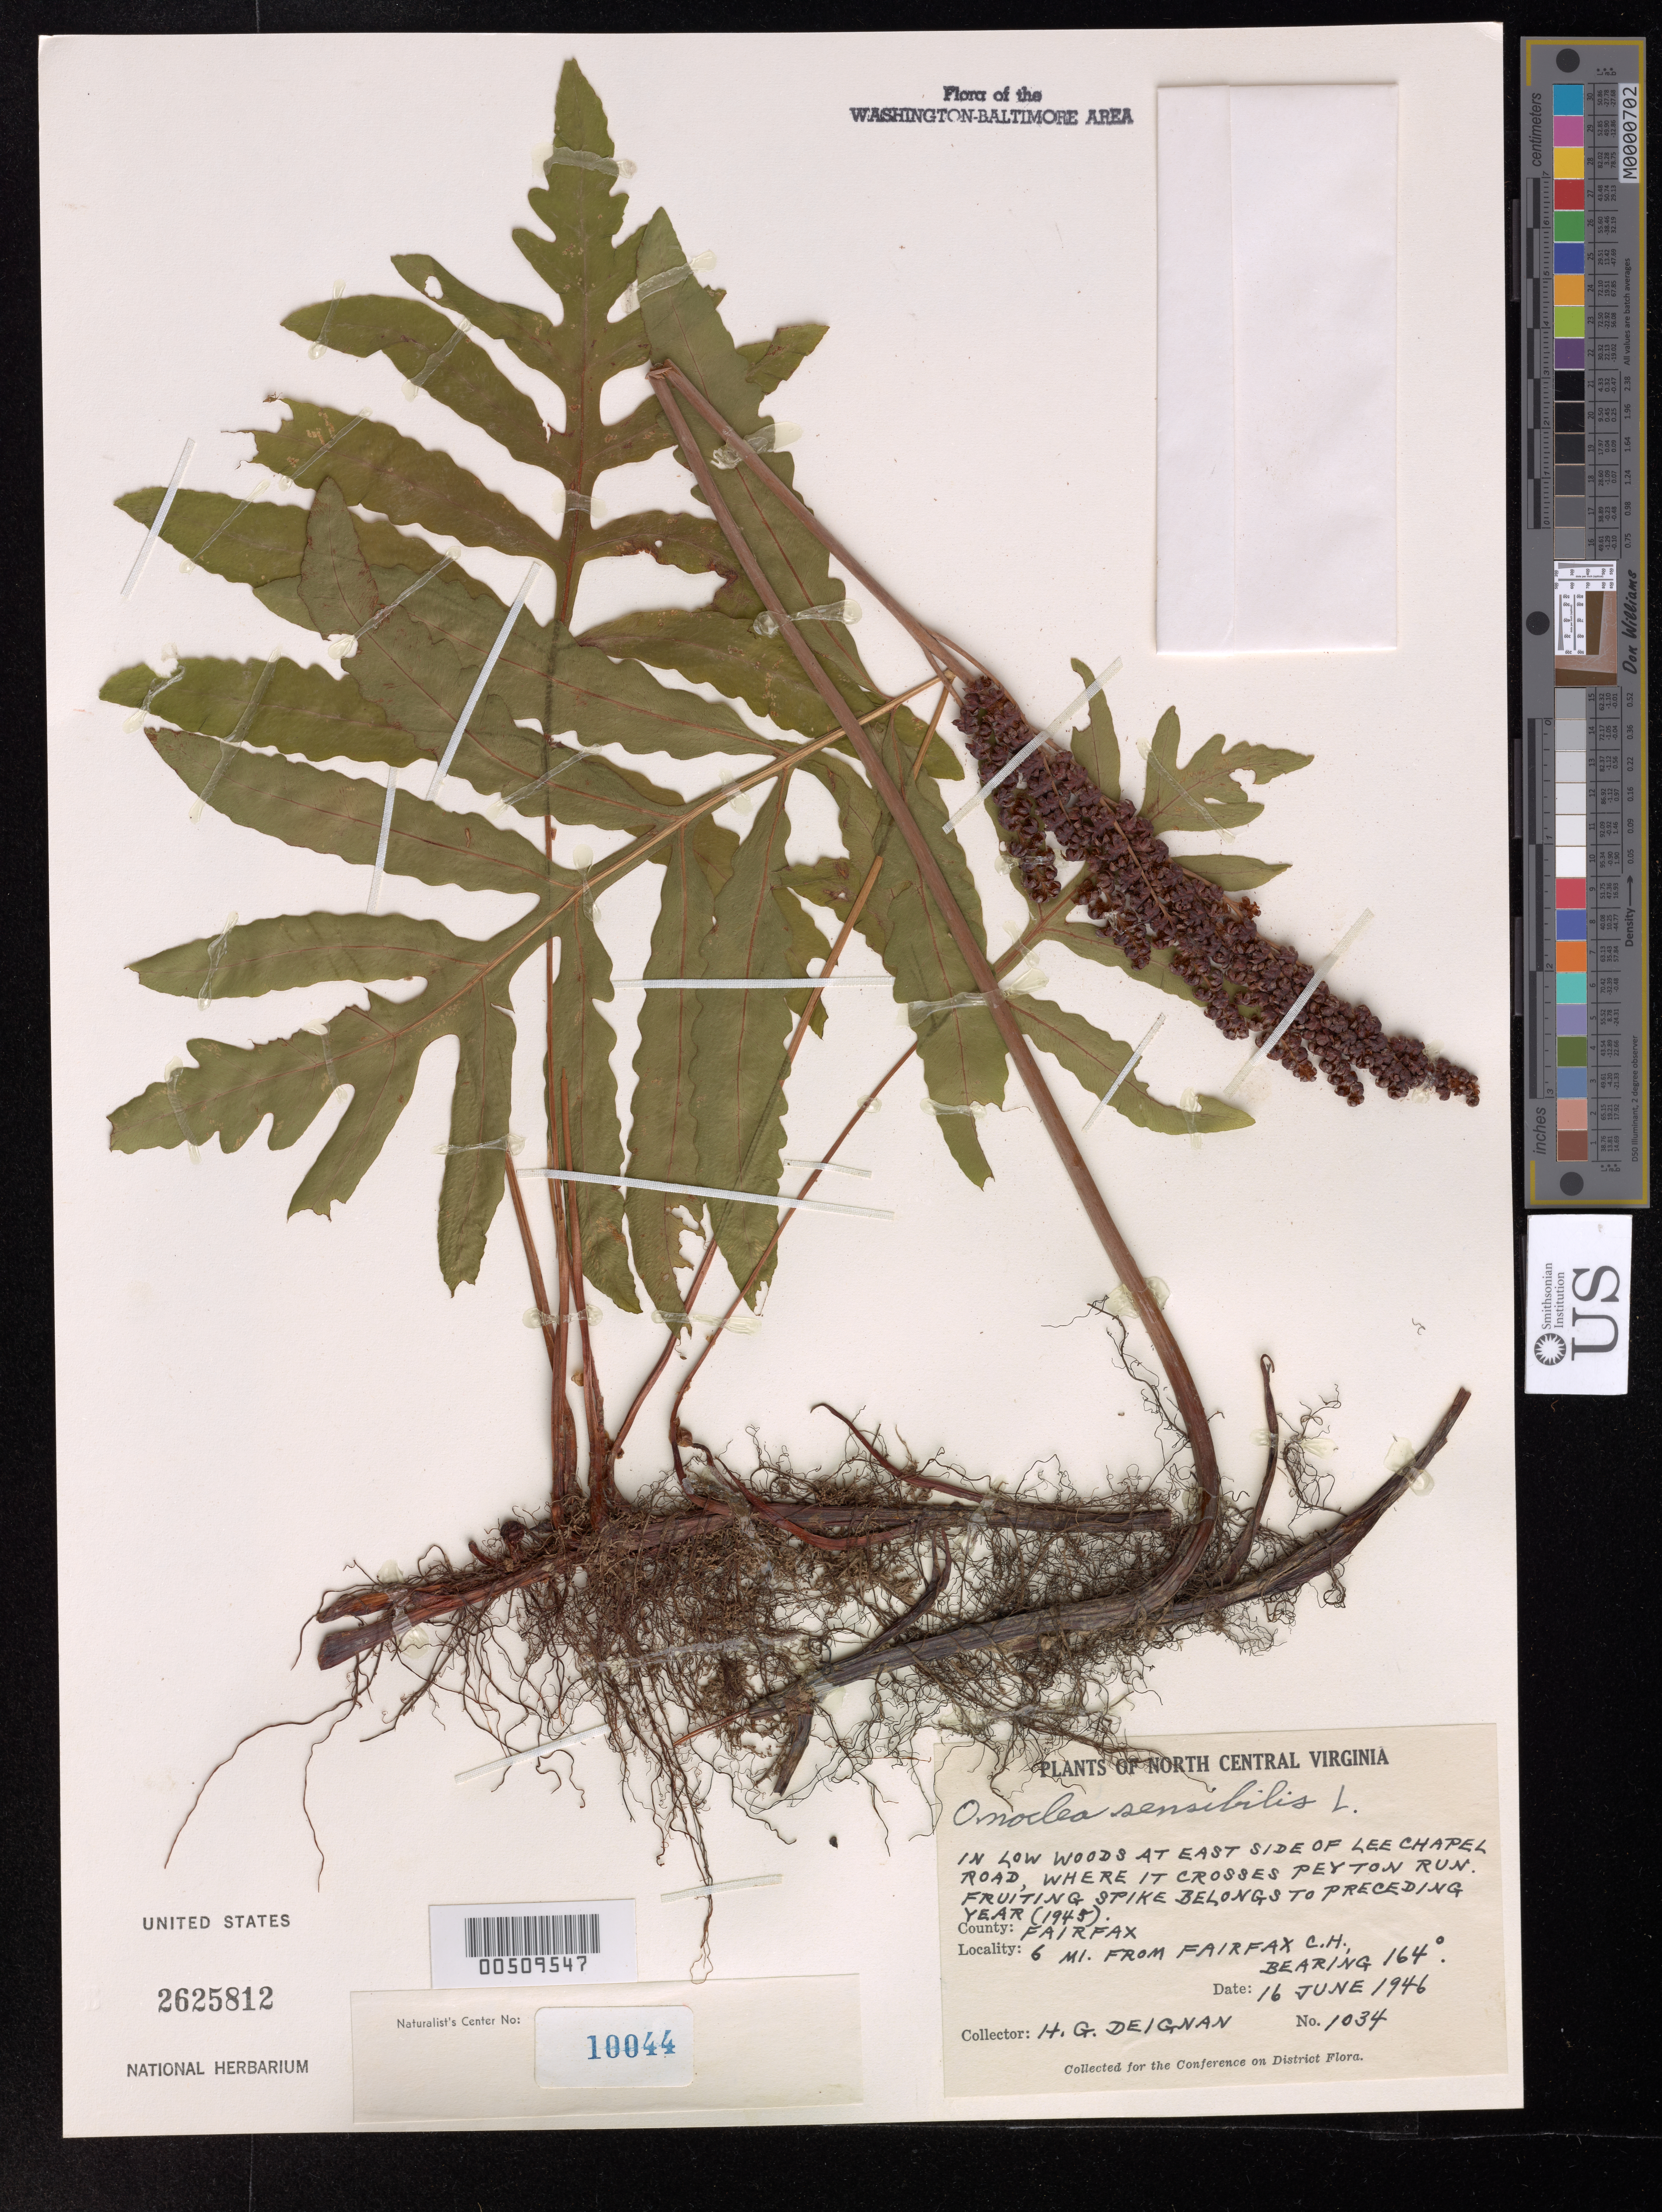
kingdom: Plantae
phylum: Tracheophyta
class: Polypodiopsida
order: Polypodiales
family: Onocleaceae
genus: Onoclea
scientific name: Onoclea sensibilis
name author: L.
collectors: H. Deignan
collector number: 1034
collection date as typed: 16 Jun 1946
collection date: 1946-06-16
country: United States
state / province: Virginia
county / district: Fairfax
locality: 6 mi. from Fairfax Court House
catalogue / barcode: US 2625812